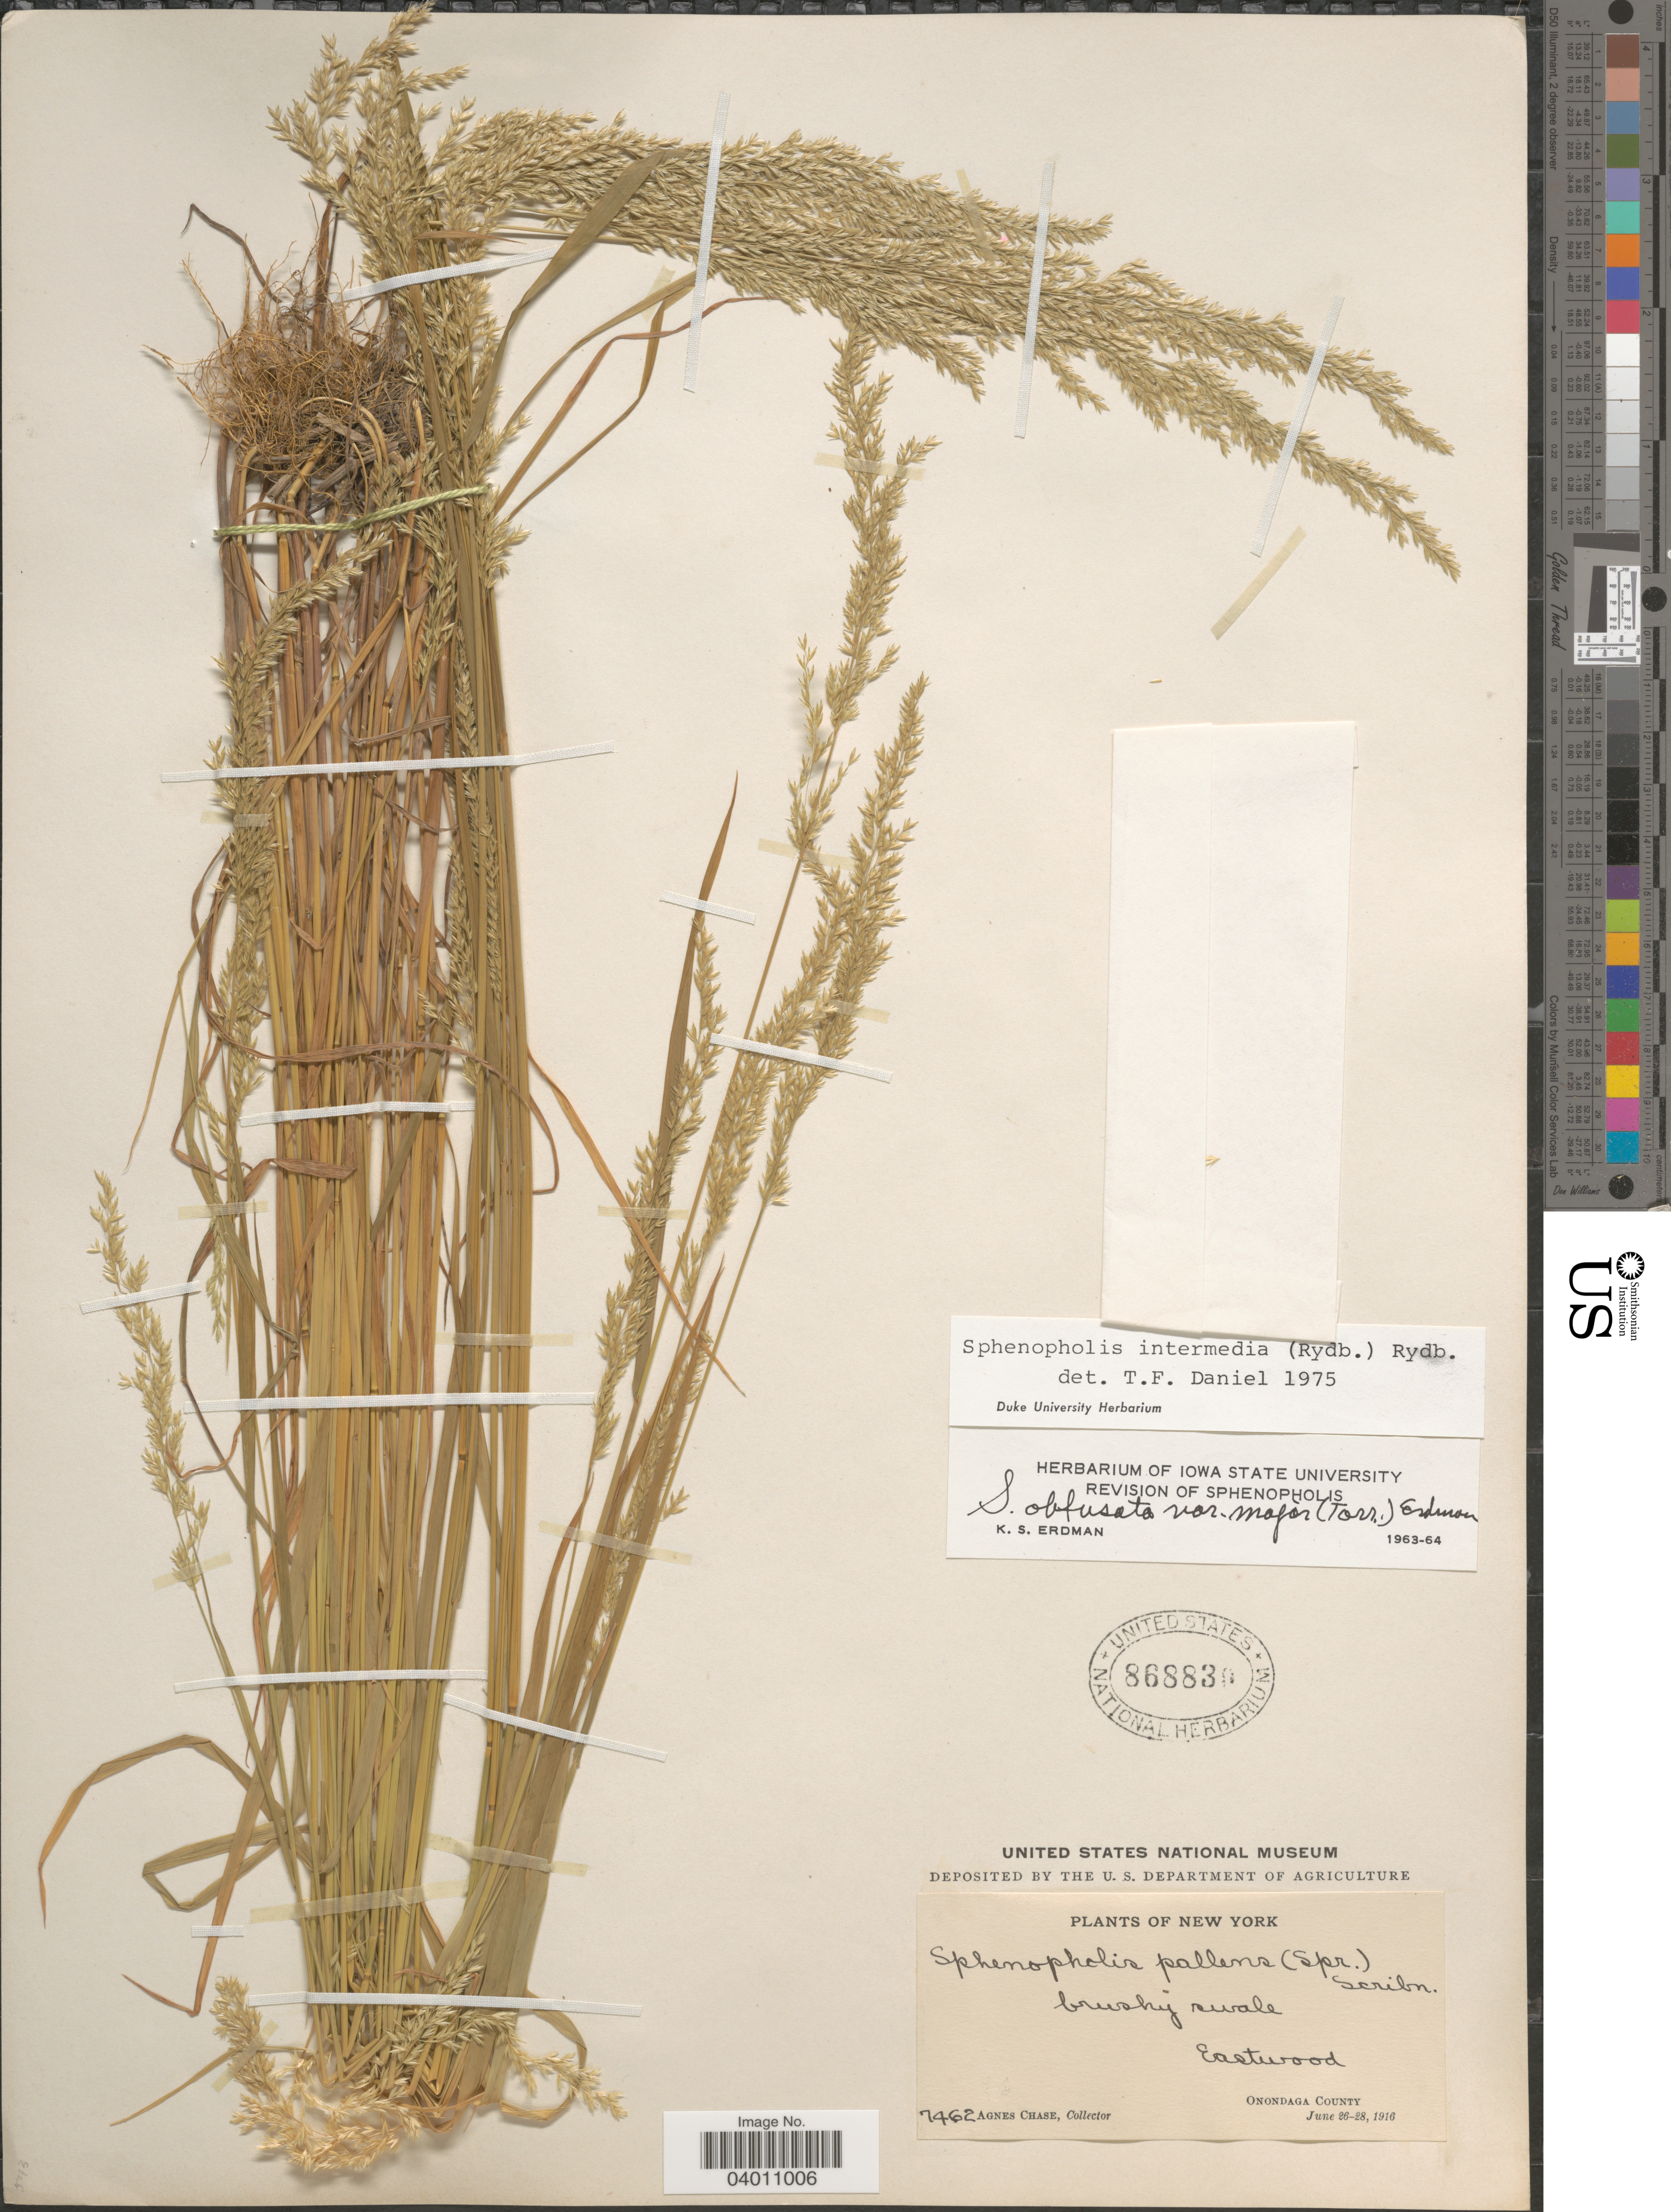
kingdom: Plantae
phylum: Tracheophyta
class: Liliopsida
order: Poales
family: Poaceae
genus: Sphenopholis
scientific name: Sphenopholis intermedia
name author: (Rydb.) Rydb.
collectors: A. Chase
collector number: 7462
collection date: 1916-06-26/1916-06-28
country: United States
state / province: New York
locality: Eastwood. Onondaga County.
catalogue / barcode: US 868830